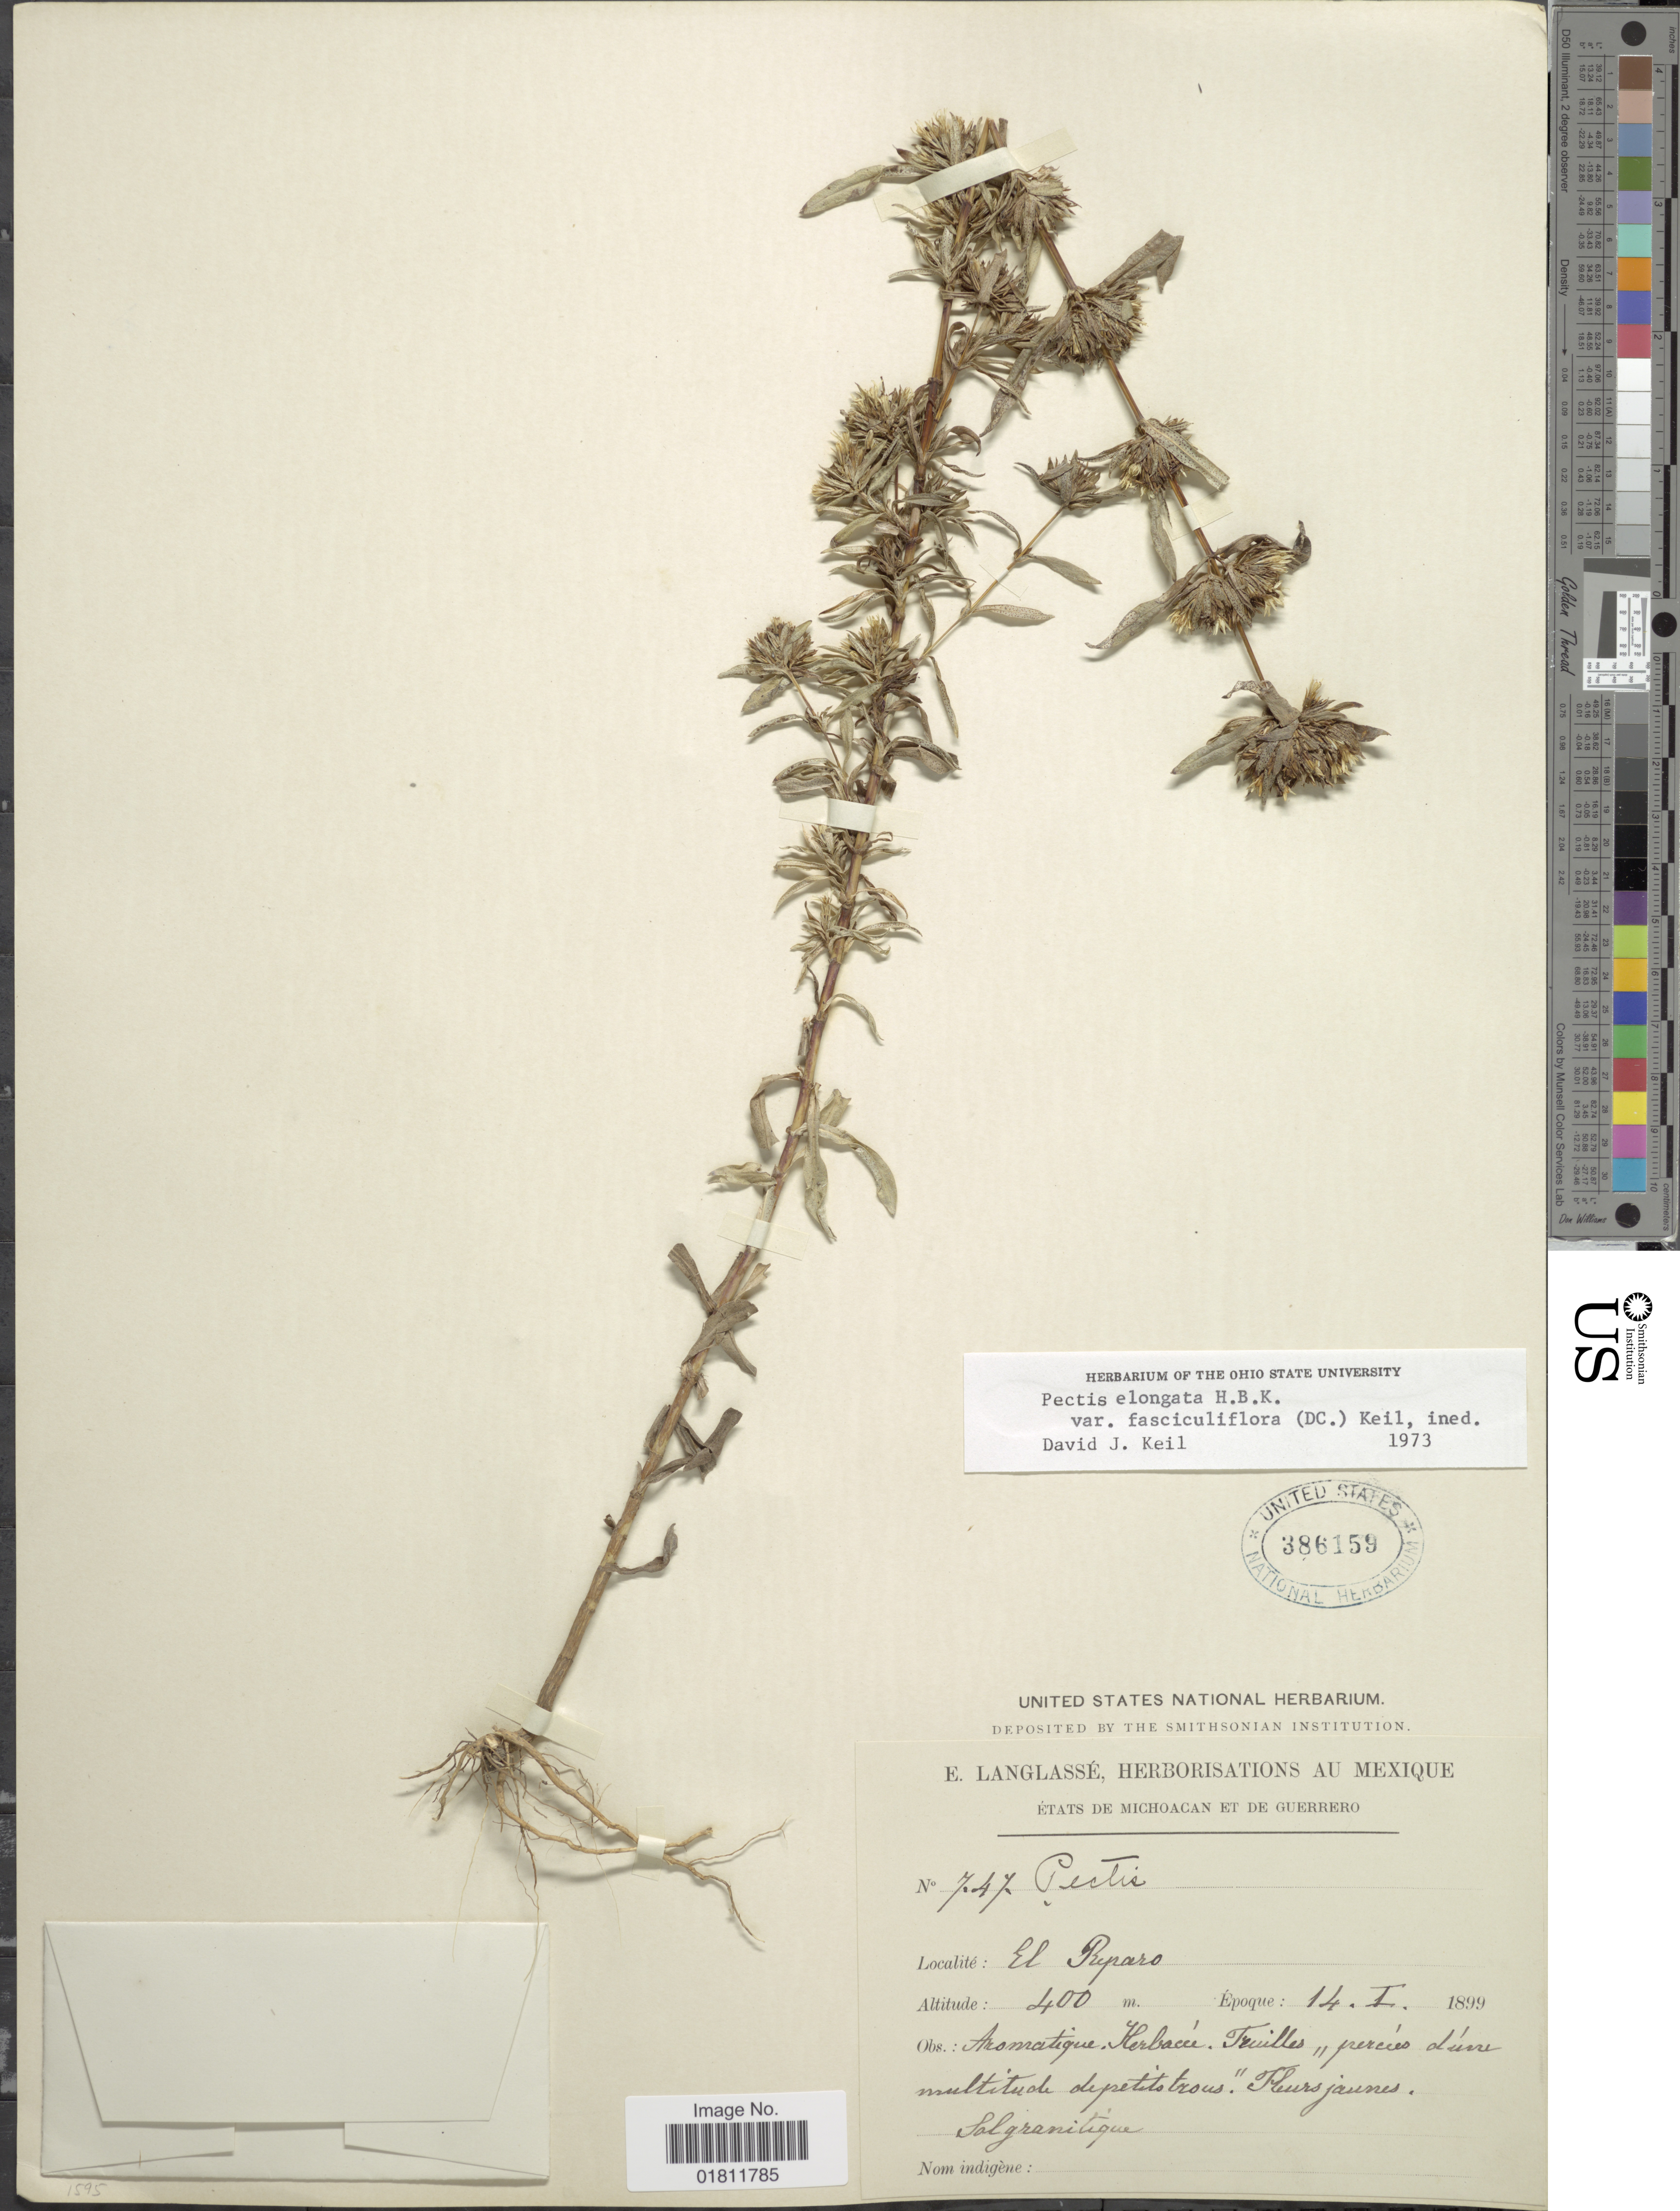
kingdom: Plantae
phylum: Tracheophyta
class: Magnoliopsida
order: Asterales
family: Asteraceae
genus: Pectis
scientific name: Pectis elongata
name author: Kunth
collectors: E. Langlassé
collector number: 747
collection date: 1899-01-14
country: Mexico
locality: El Reparo. Etats de Michoacan et de Guerrero.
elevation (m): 400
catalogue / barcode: US 386159